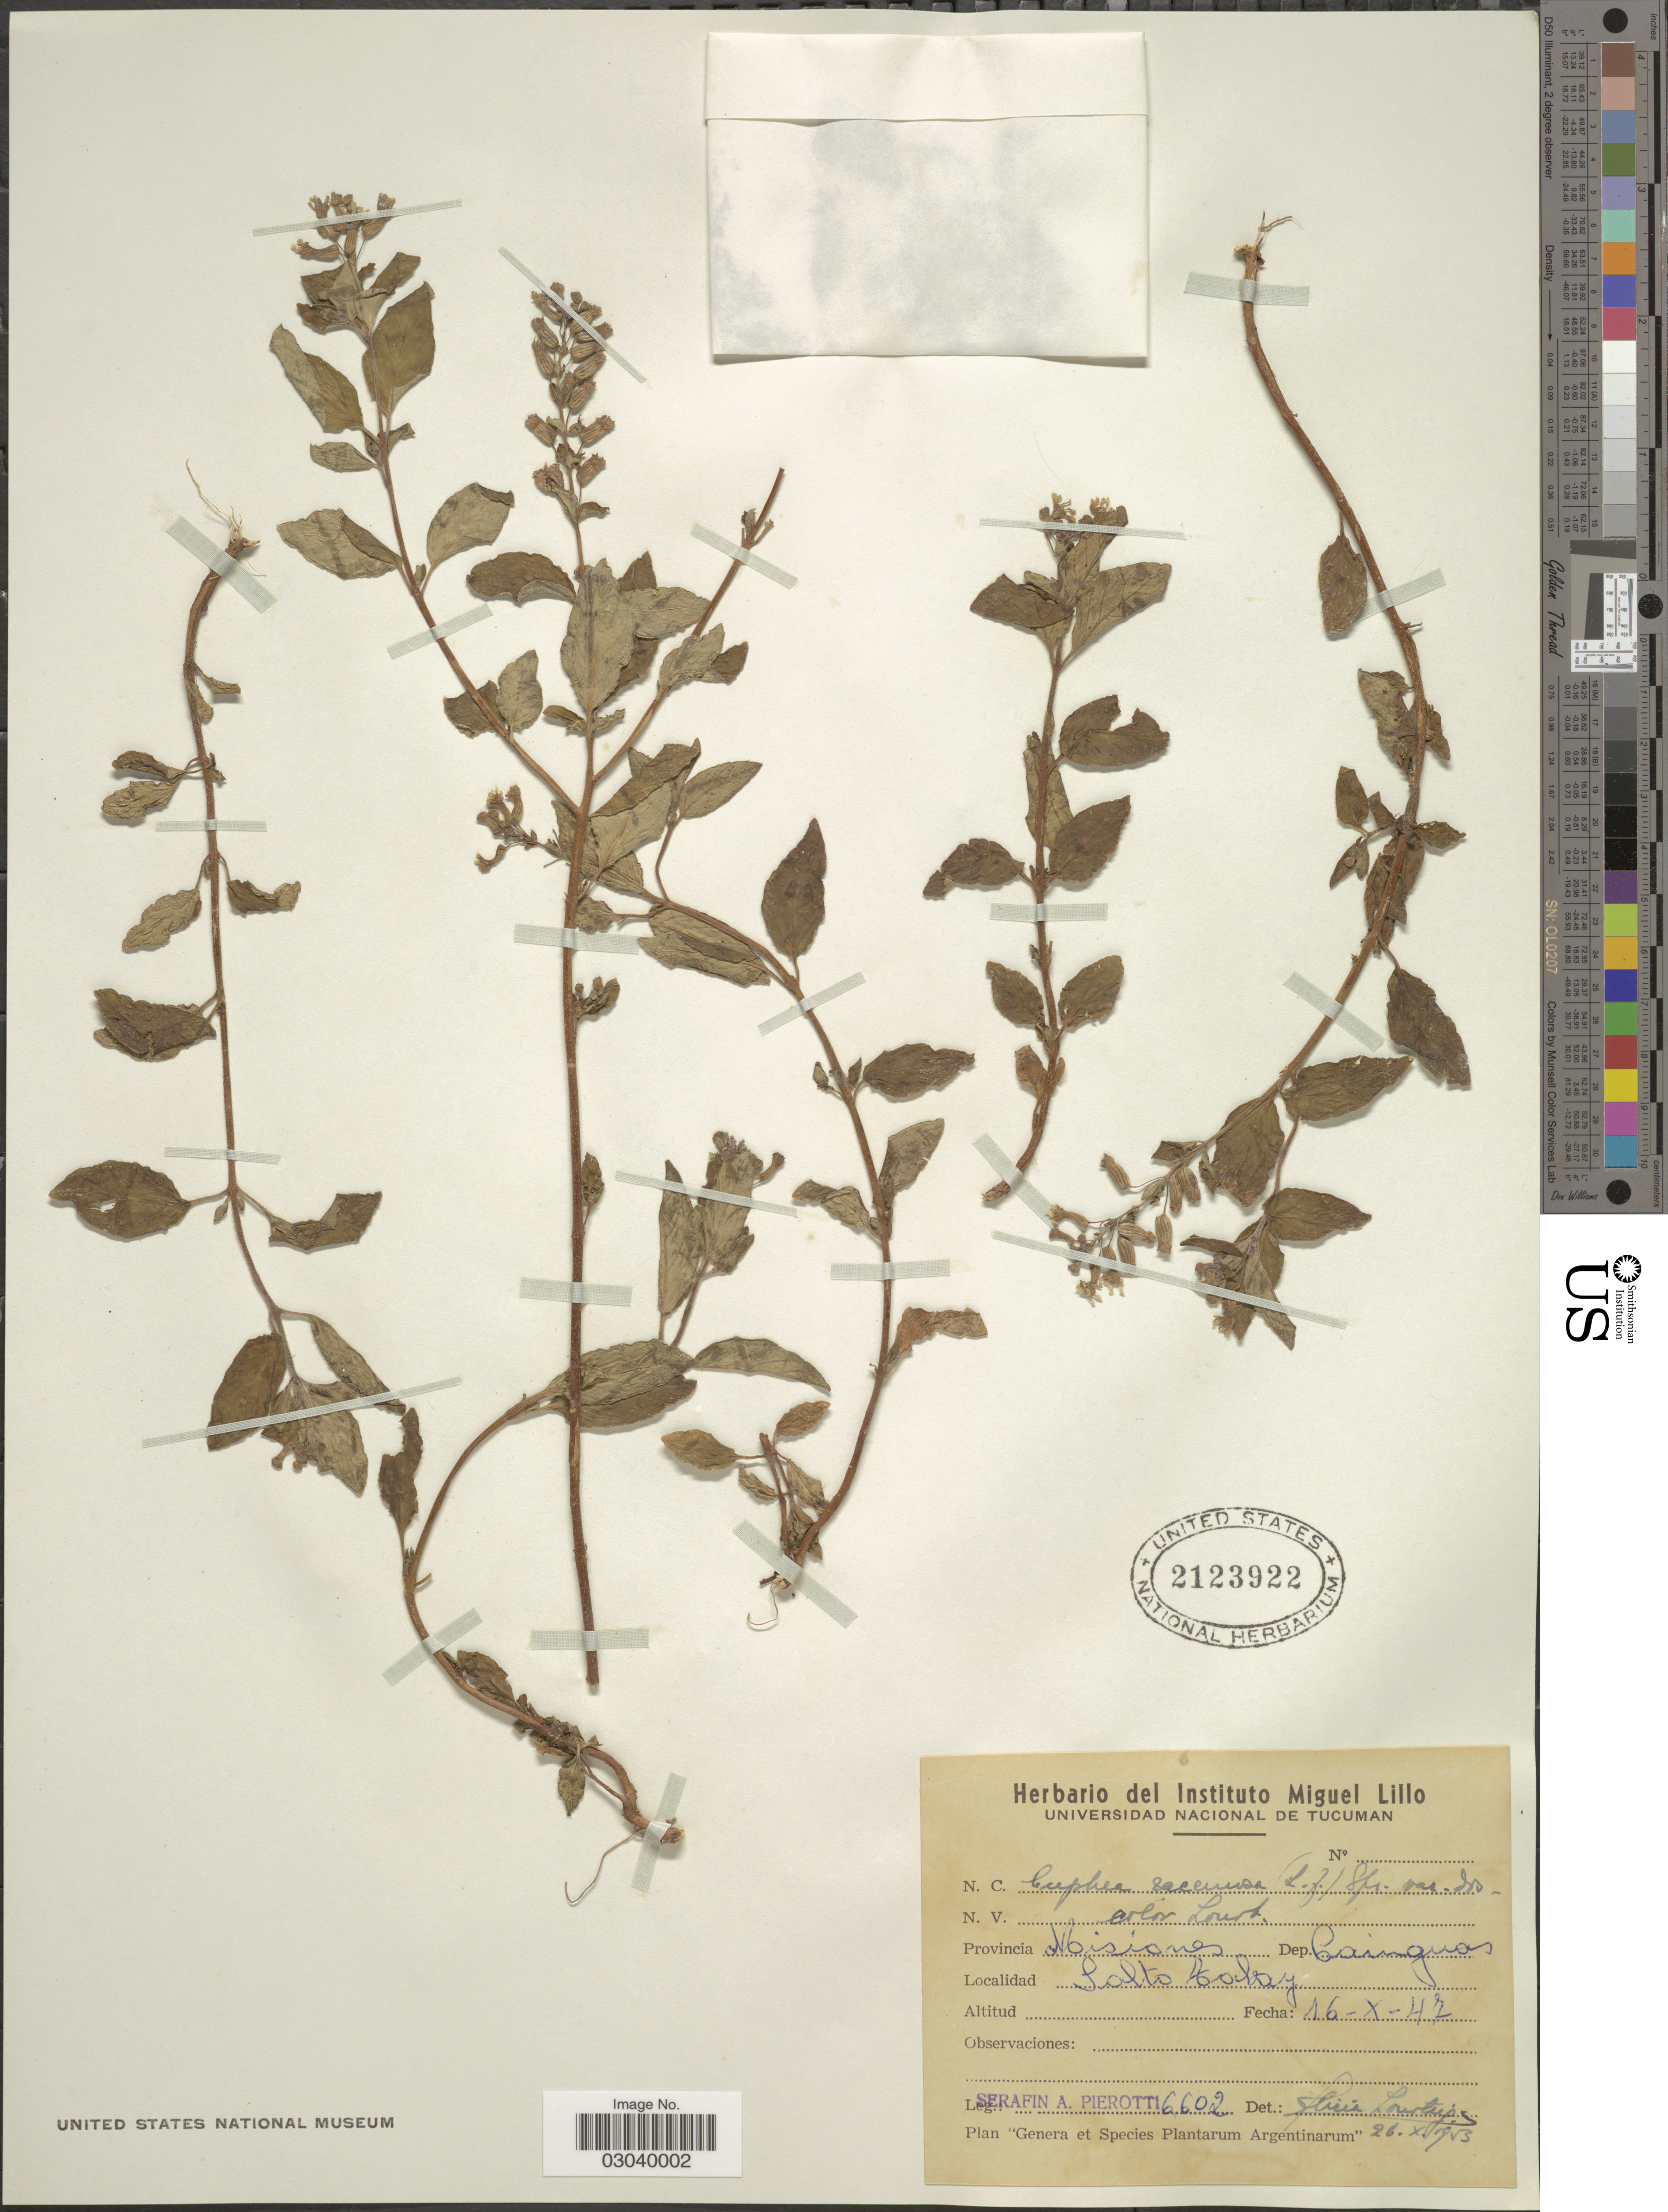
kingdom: Plantae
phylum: Tracheophyta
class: Magnoliopsida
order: Myrtales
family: Lythraceae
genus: Cuphea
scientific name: Cuphea racemosa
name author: (L. f.) Spreng.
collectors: S. A. Pierotti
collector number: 6602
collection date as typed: Transcribed d/m/y: 16/10/47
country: Argentina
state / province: Misiones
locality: Dep. Cainguas, Salto Tobay.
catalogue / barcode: US 2123922